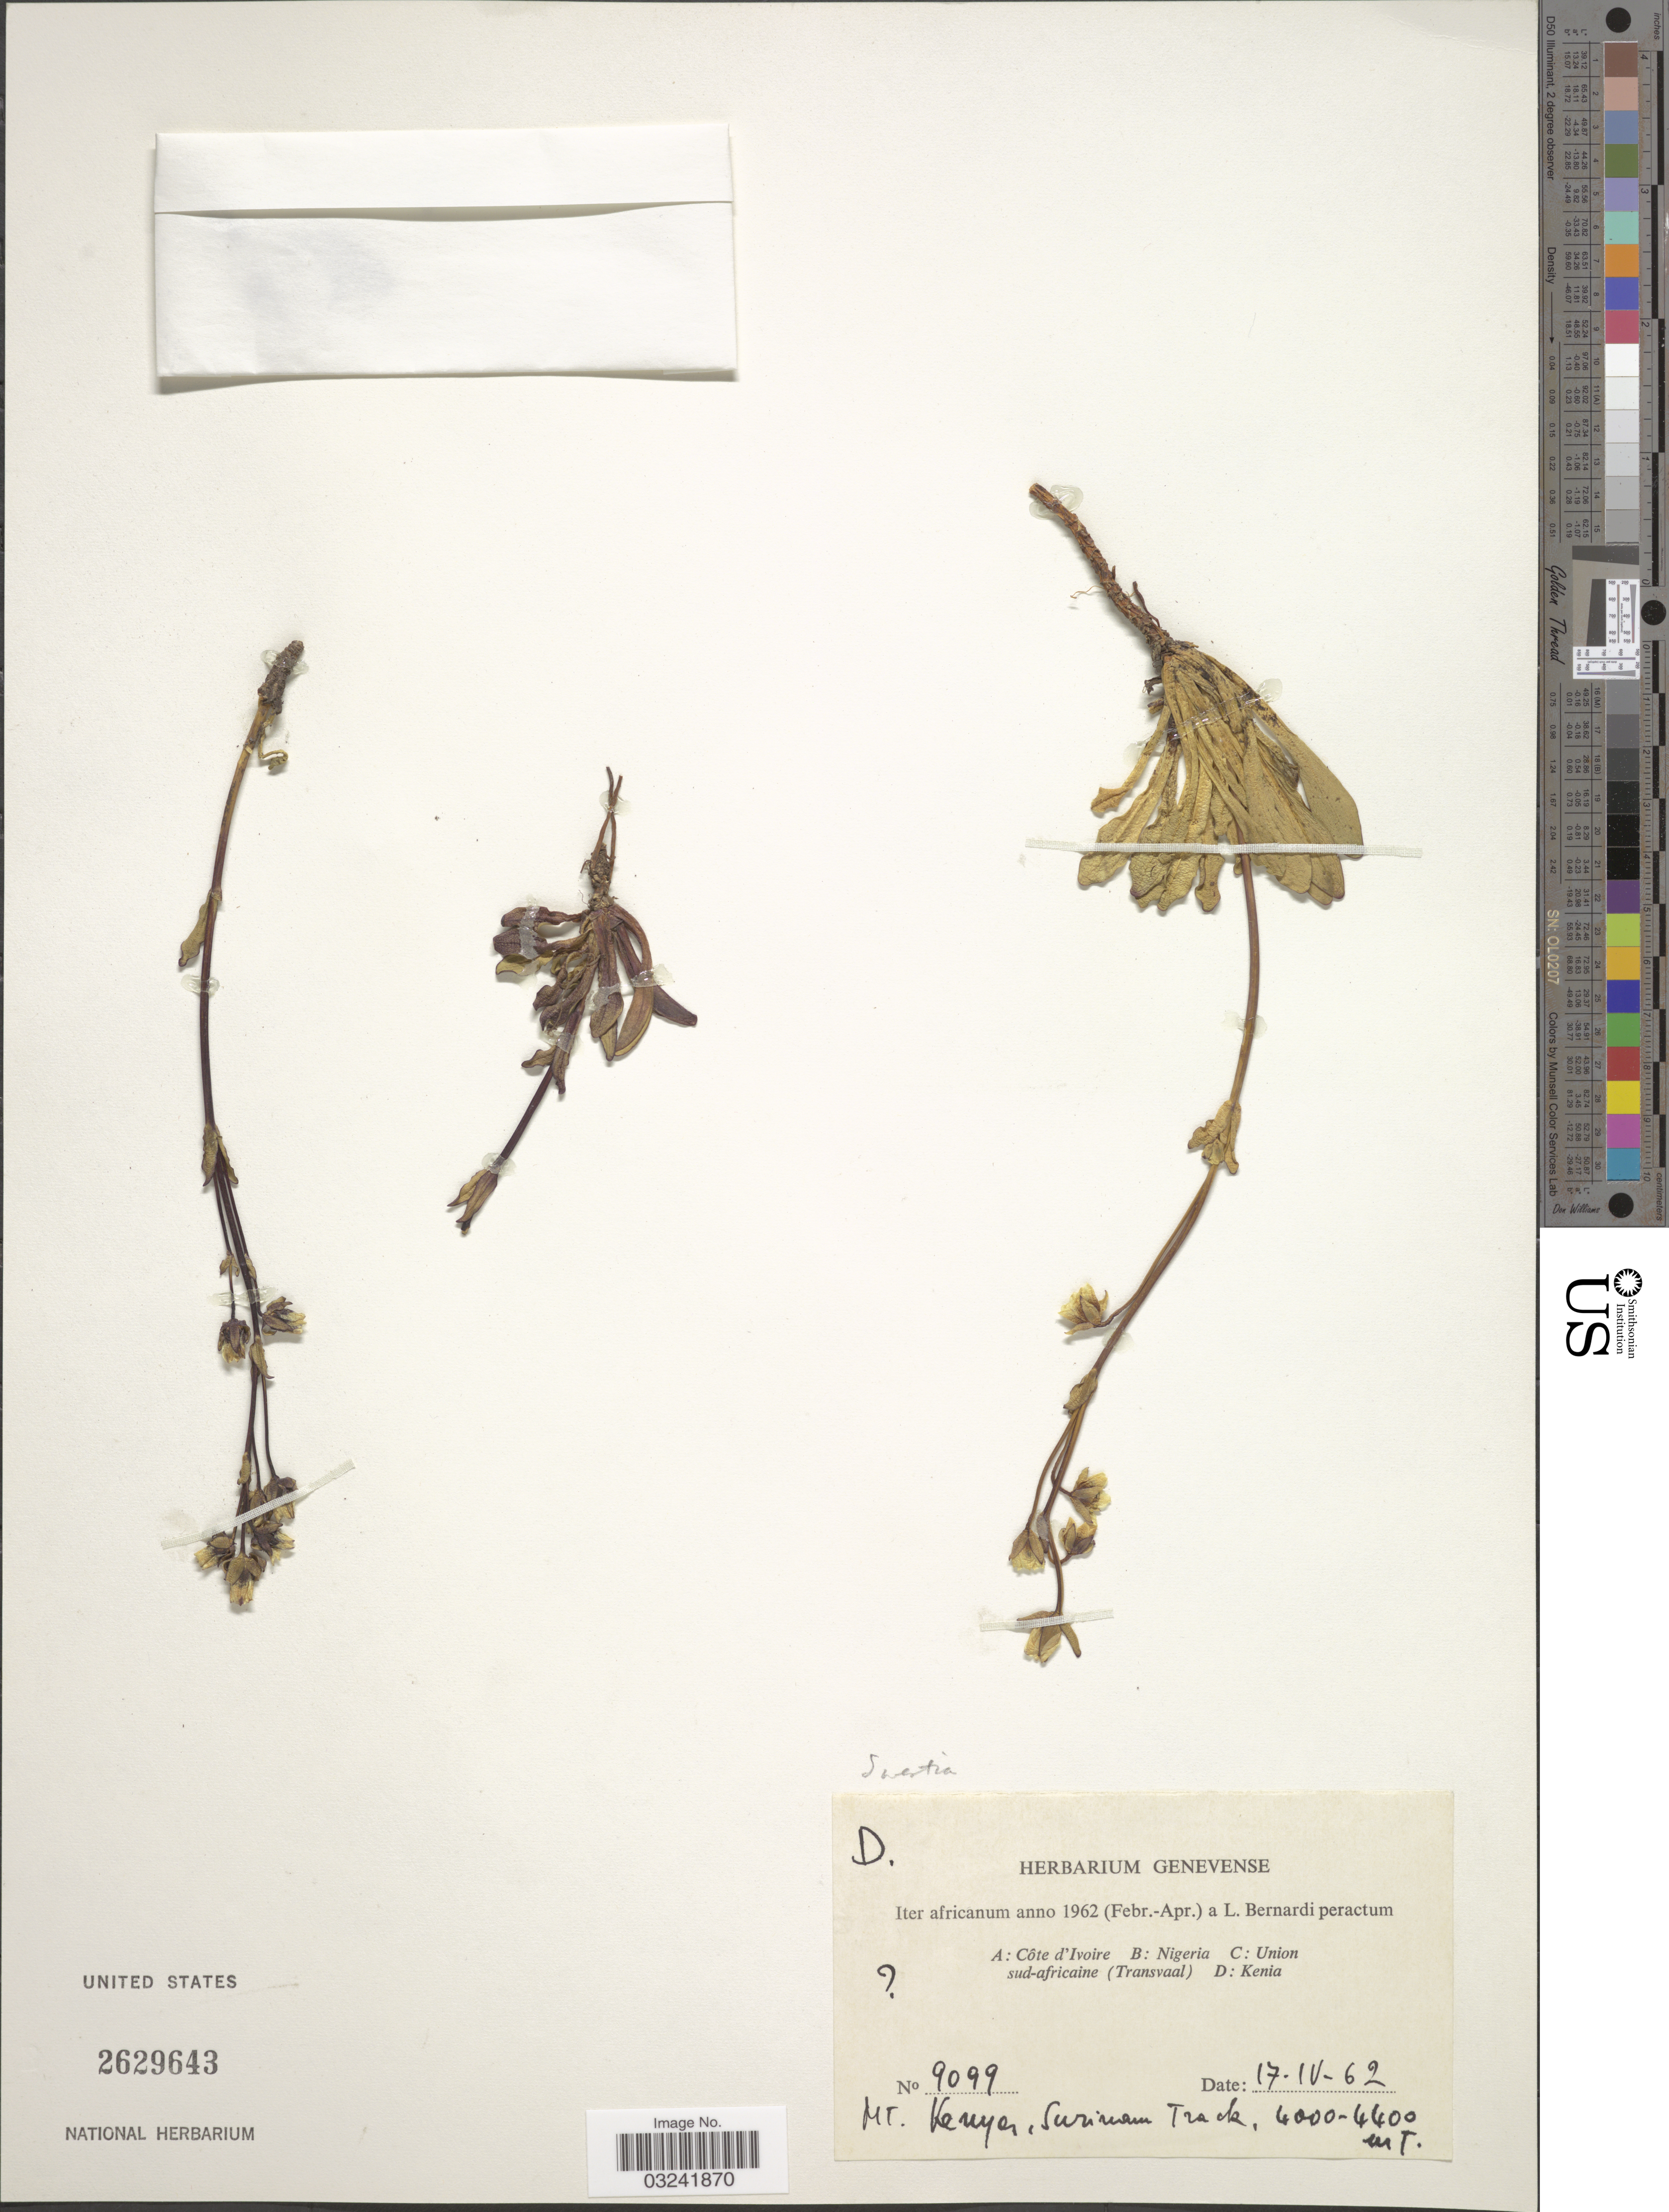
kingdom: Plantae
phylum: Tracheophyta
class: Magnoliopsida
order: Gentianales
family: Gentianaceae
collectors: L. Bernardi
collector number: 9099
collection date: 1962-04-17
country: Kenya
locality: Mt. Kenya, Surinam Track.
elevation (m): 4000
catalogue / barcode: US 2629643